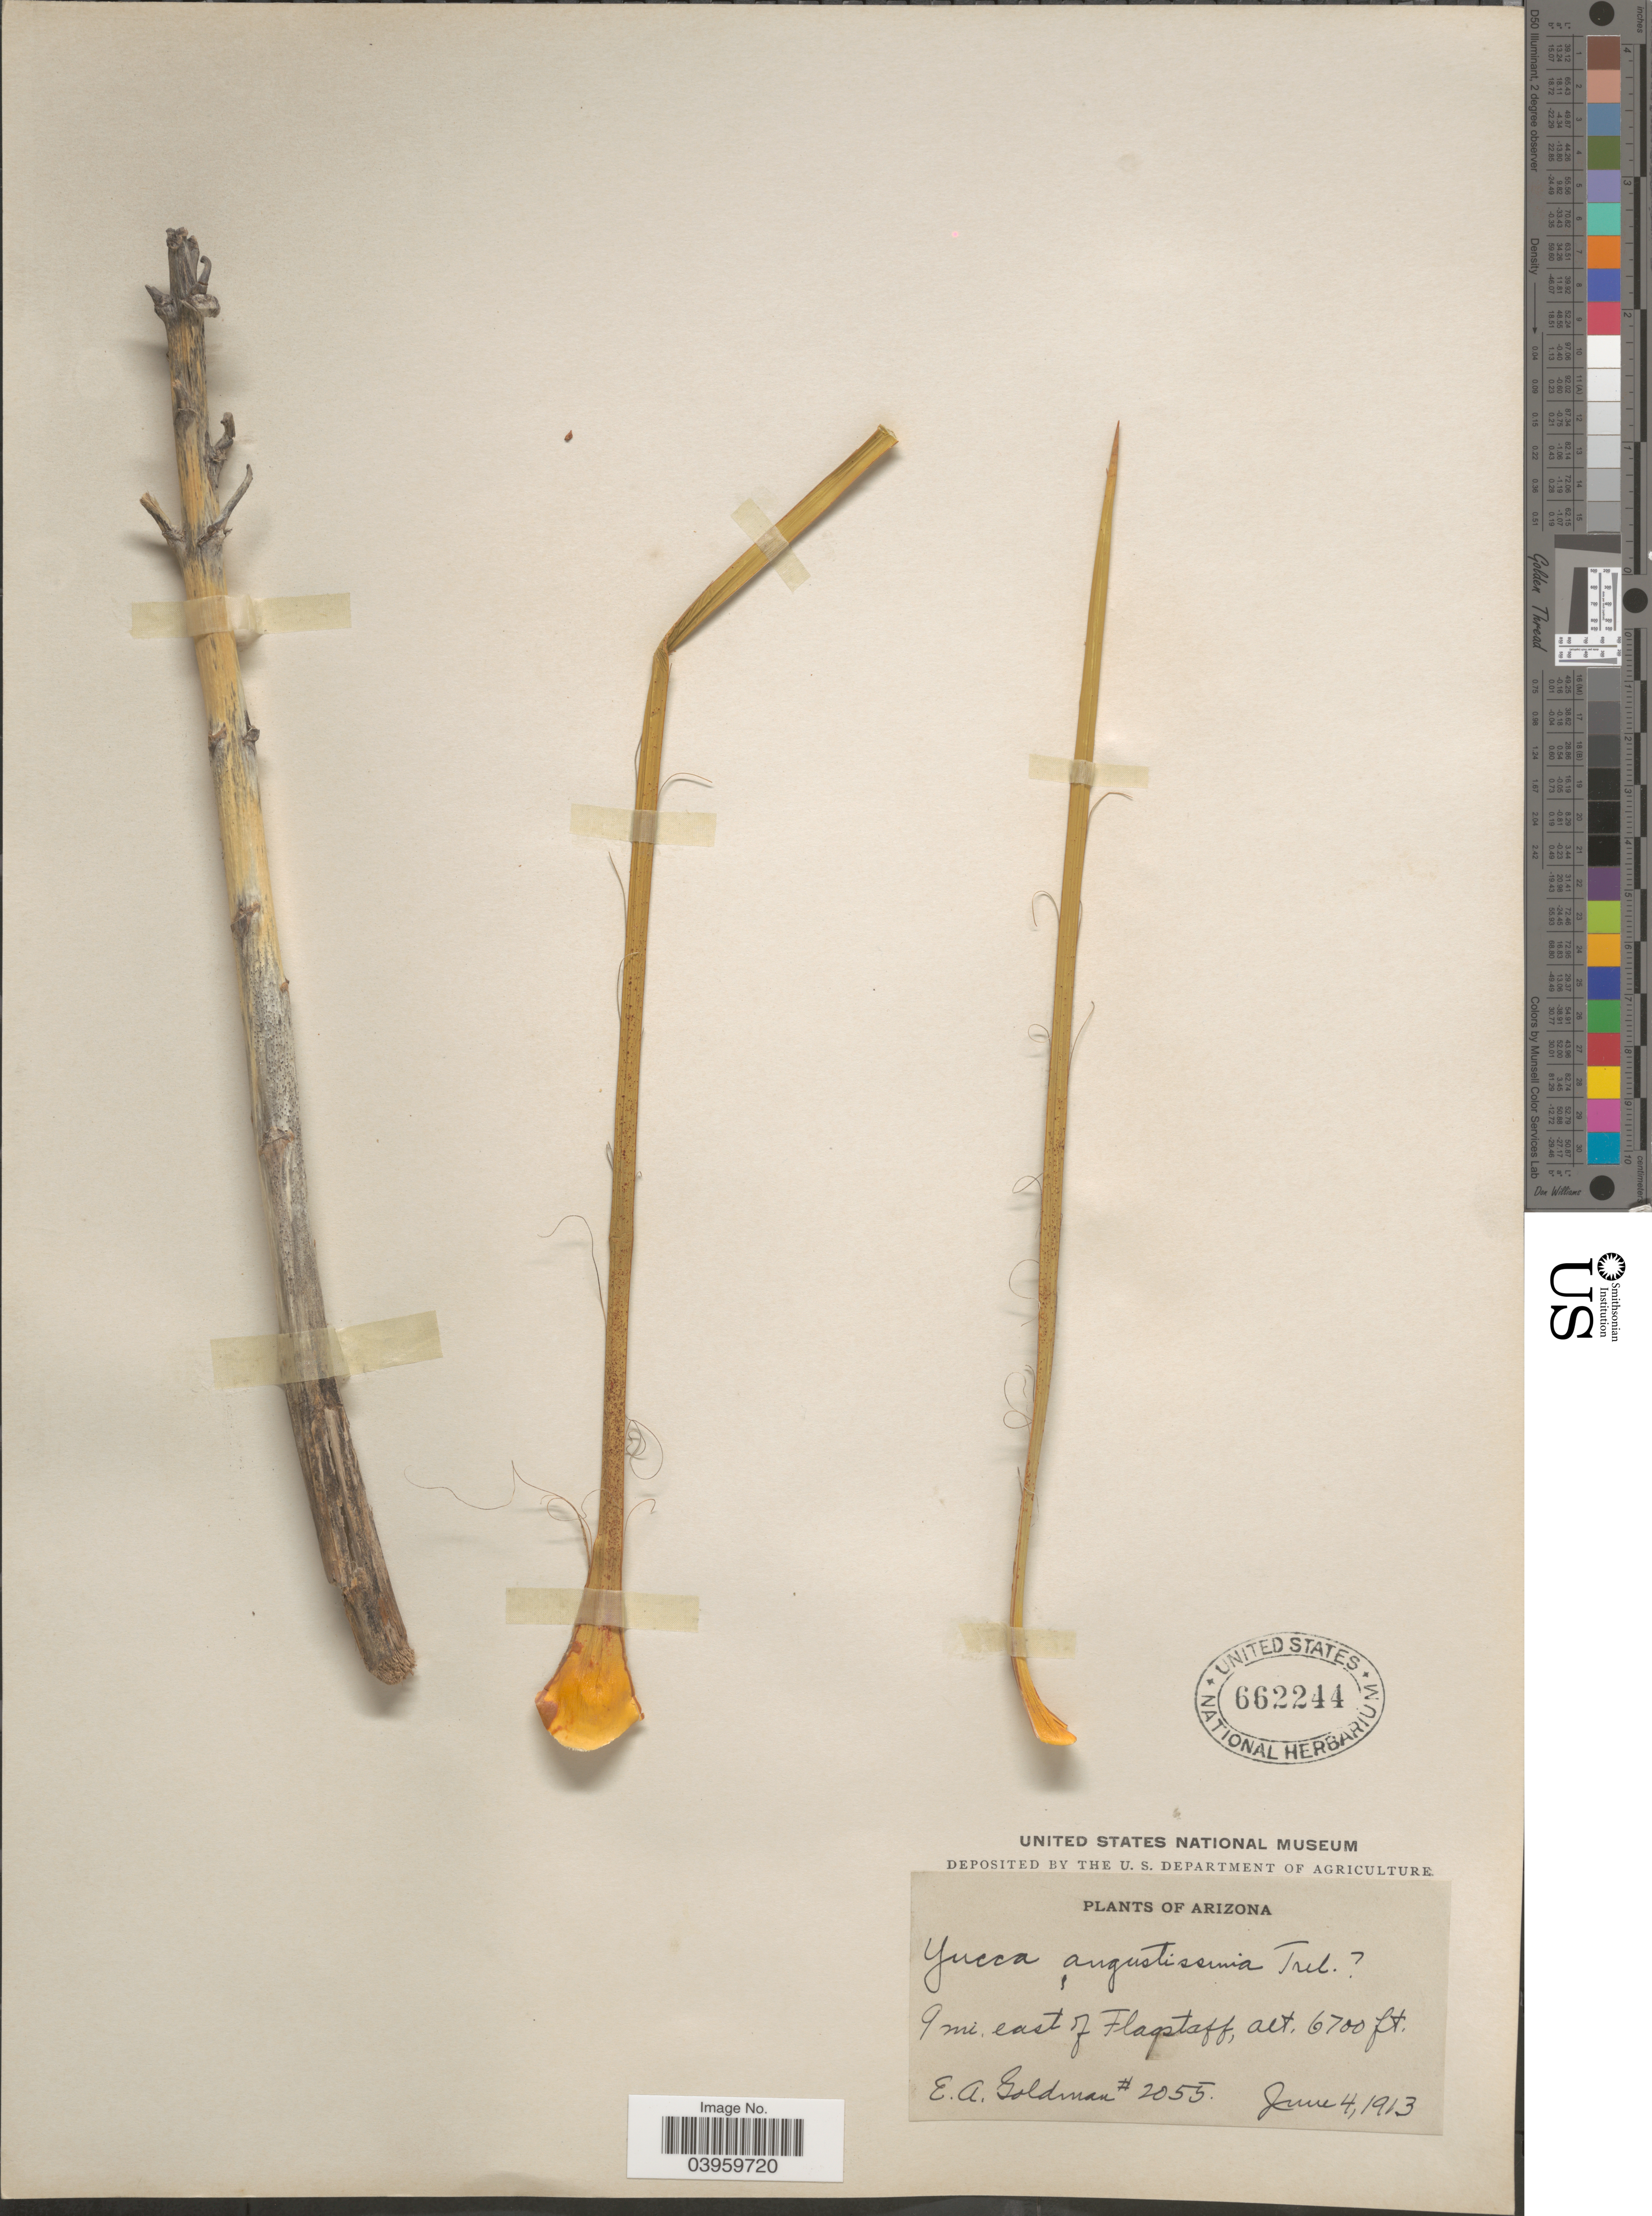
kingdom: Plantae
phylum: Tracheophyta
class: Liliopsida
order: Asparagales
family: Asparagaceae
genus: Yucca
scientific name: Yucca angustissima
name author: Engelm. ex Trel.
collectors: E. A. Goldman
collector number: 2055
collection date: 1913-06-04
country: United States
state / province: Arizona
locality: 9 mi. east of Flagstaff.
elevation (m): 2042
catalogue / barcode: US 662244